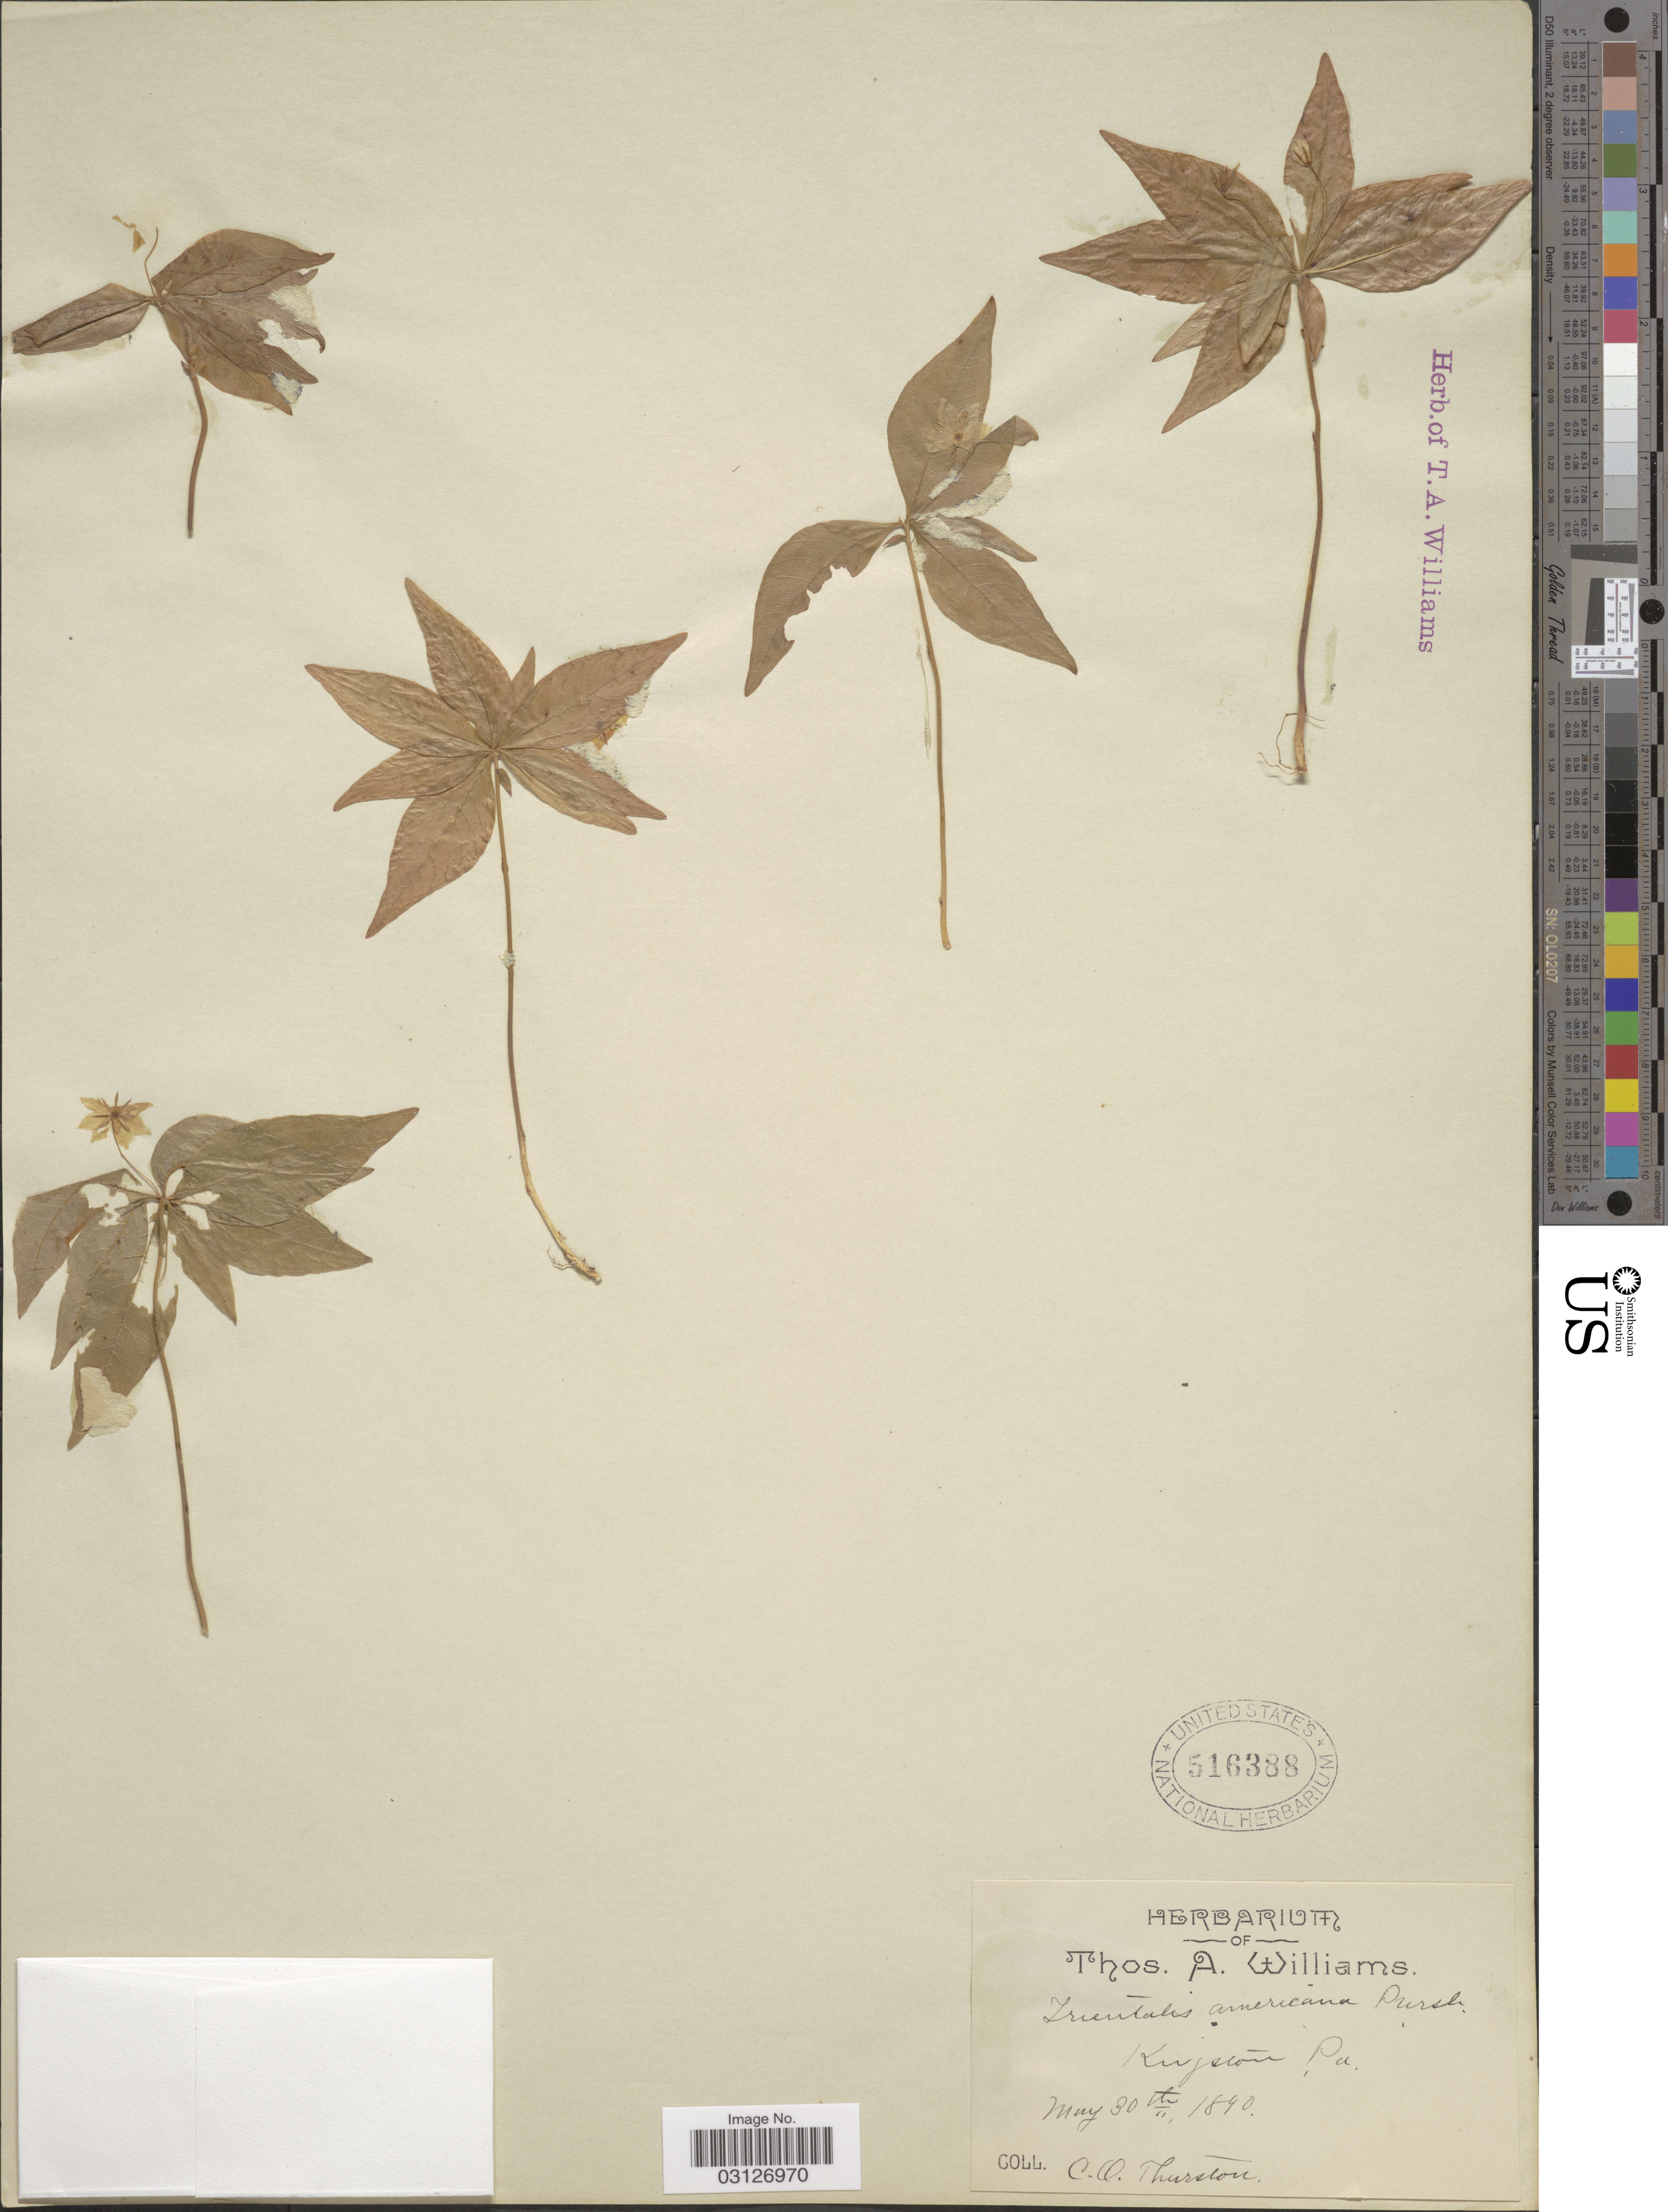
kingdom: Plantae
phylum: Tracheophyta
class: Magnoliopsida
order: Ericales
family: Primulaceae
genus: Trientalis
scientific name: Trientalis americana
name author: Pursh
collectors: C. Thurston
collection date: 1890-05-30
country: United States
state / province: Pennsylvania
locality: Kingston Pa.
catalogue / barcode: US 516388